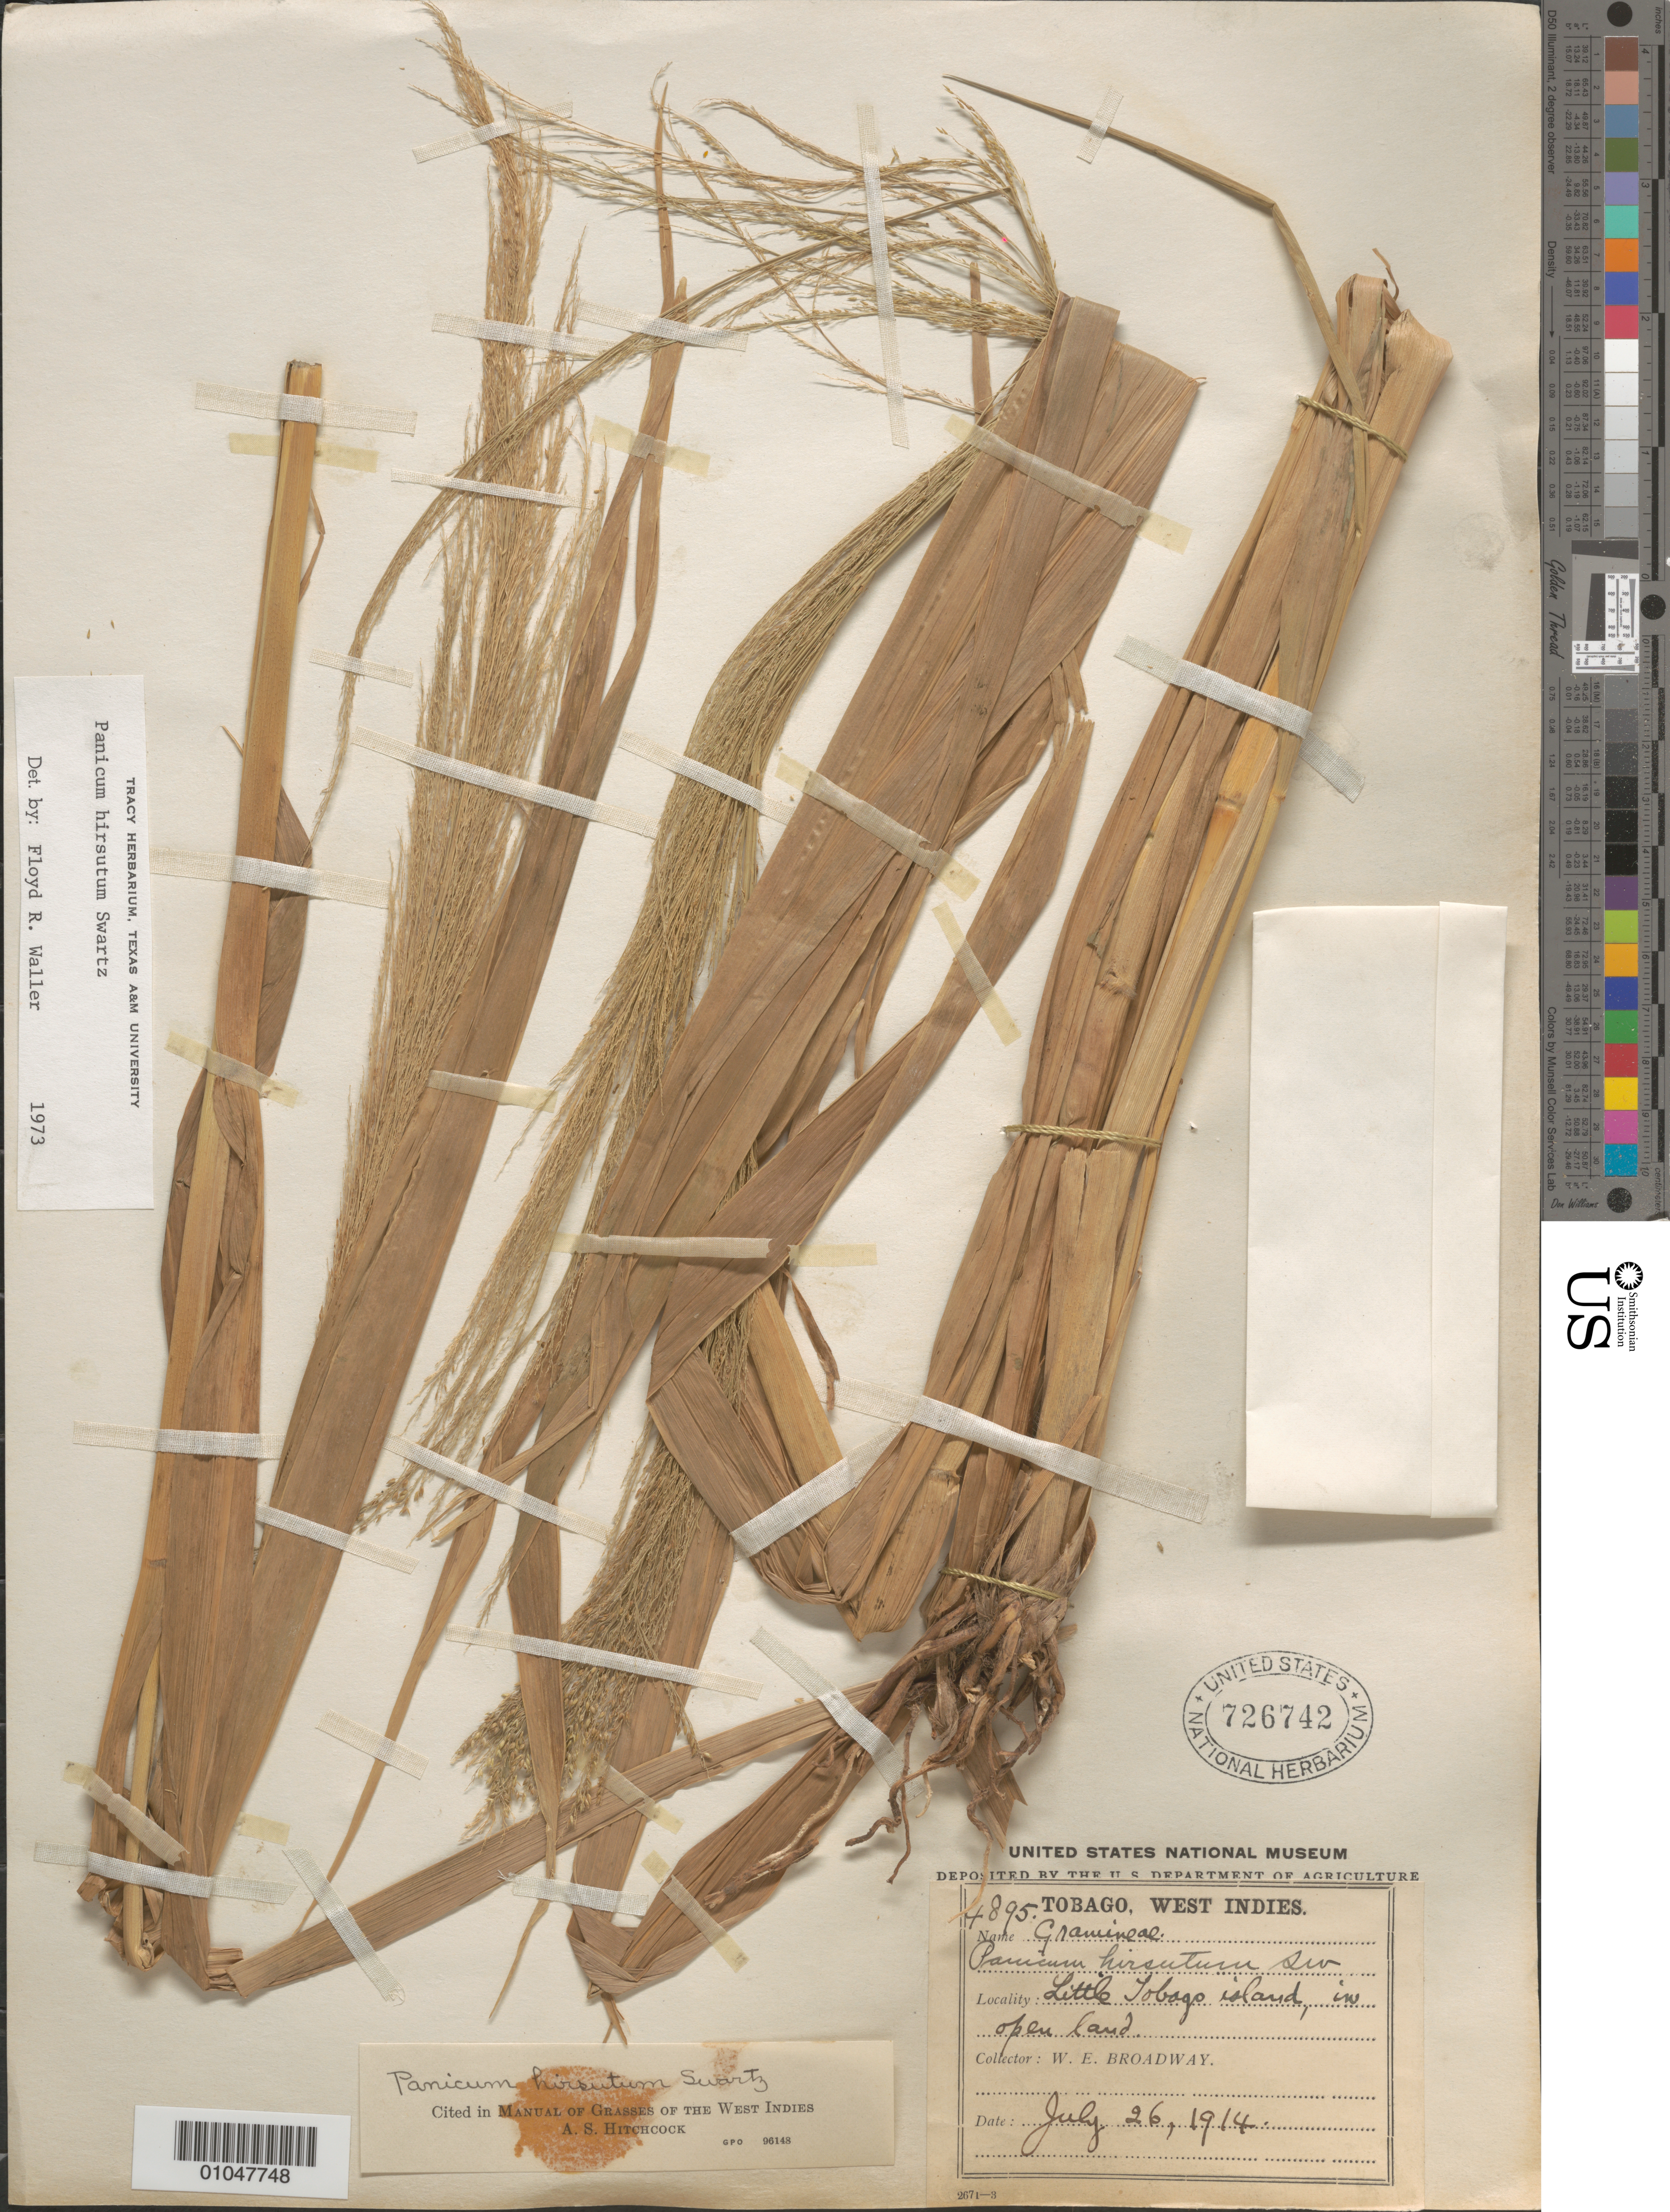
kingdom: Plantae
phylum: Tracheophyta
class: Liliopsida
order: Poales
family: Poaceae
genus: Panicum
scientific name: Panicum hirsutum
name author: Sw.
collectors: W. E. Broadway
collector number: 4895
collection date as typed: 26 Jul 1914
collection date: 1914-07-26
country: Trinidad and Tobago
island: Tobago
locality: Little Tobago Island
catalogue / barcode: US 726742